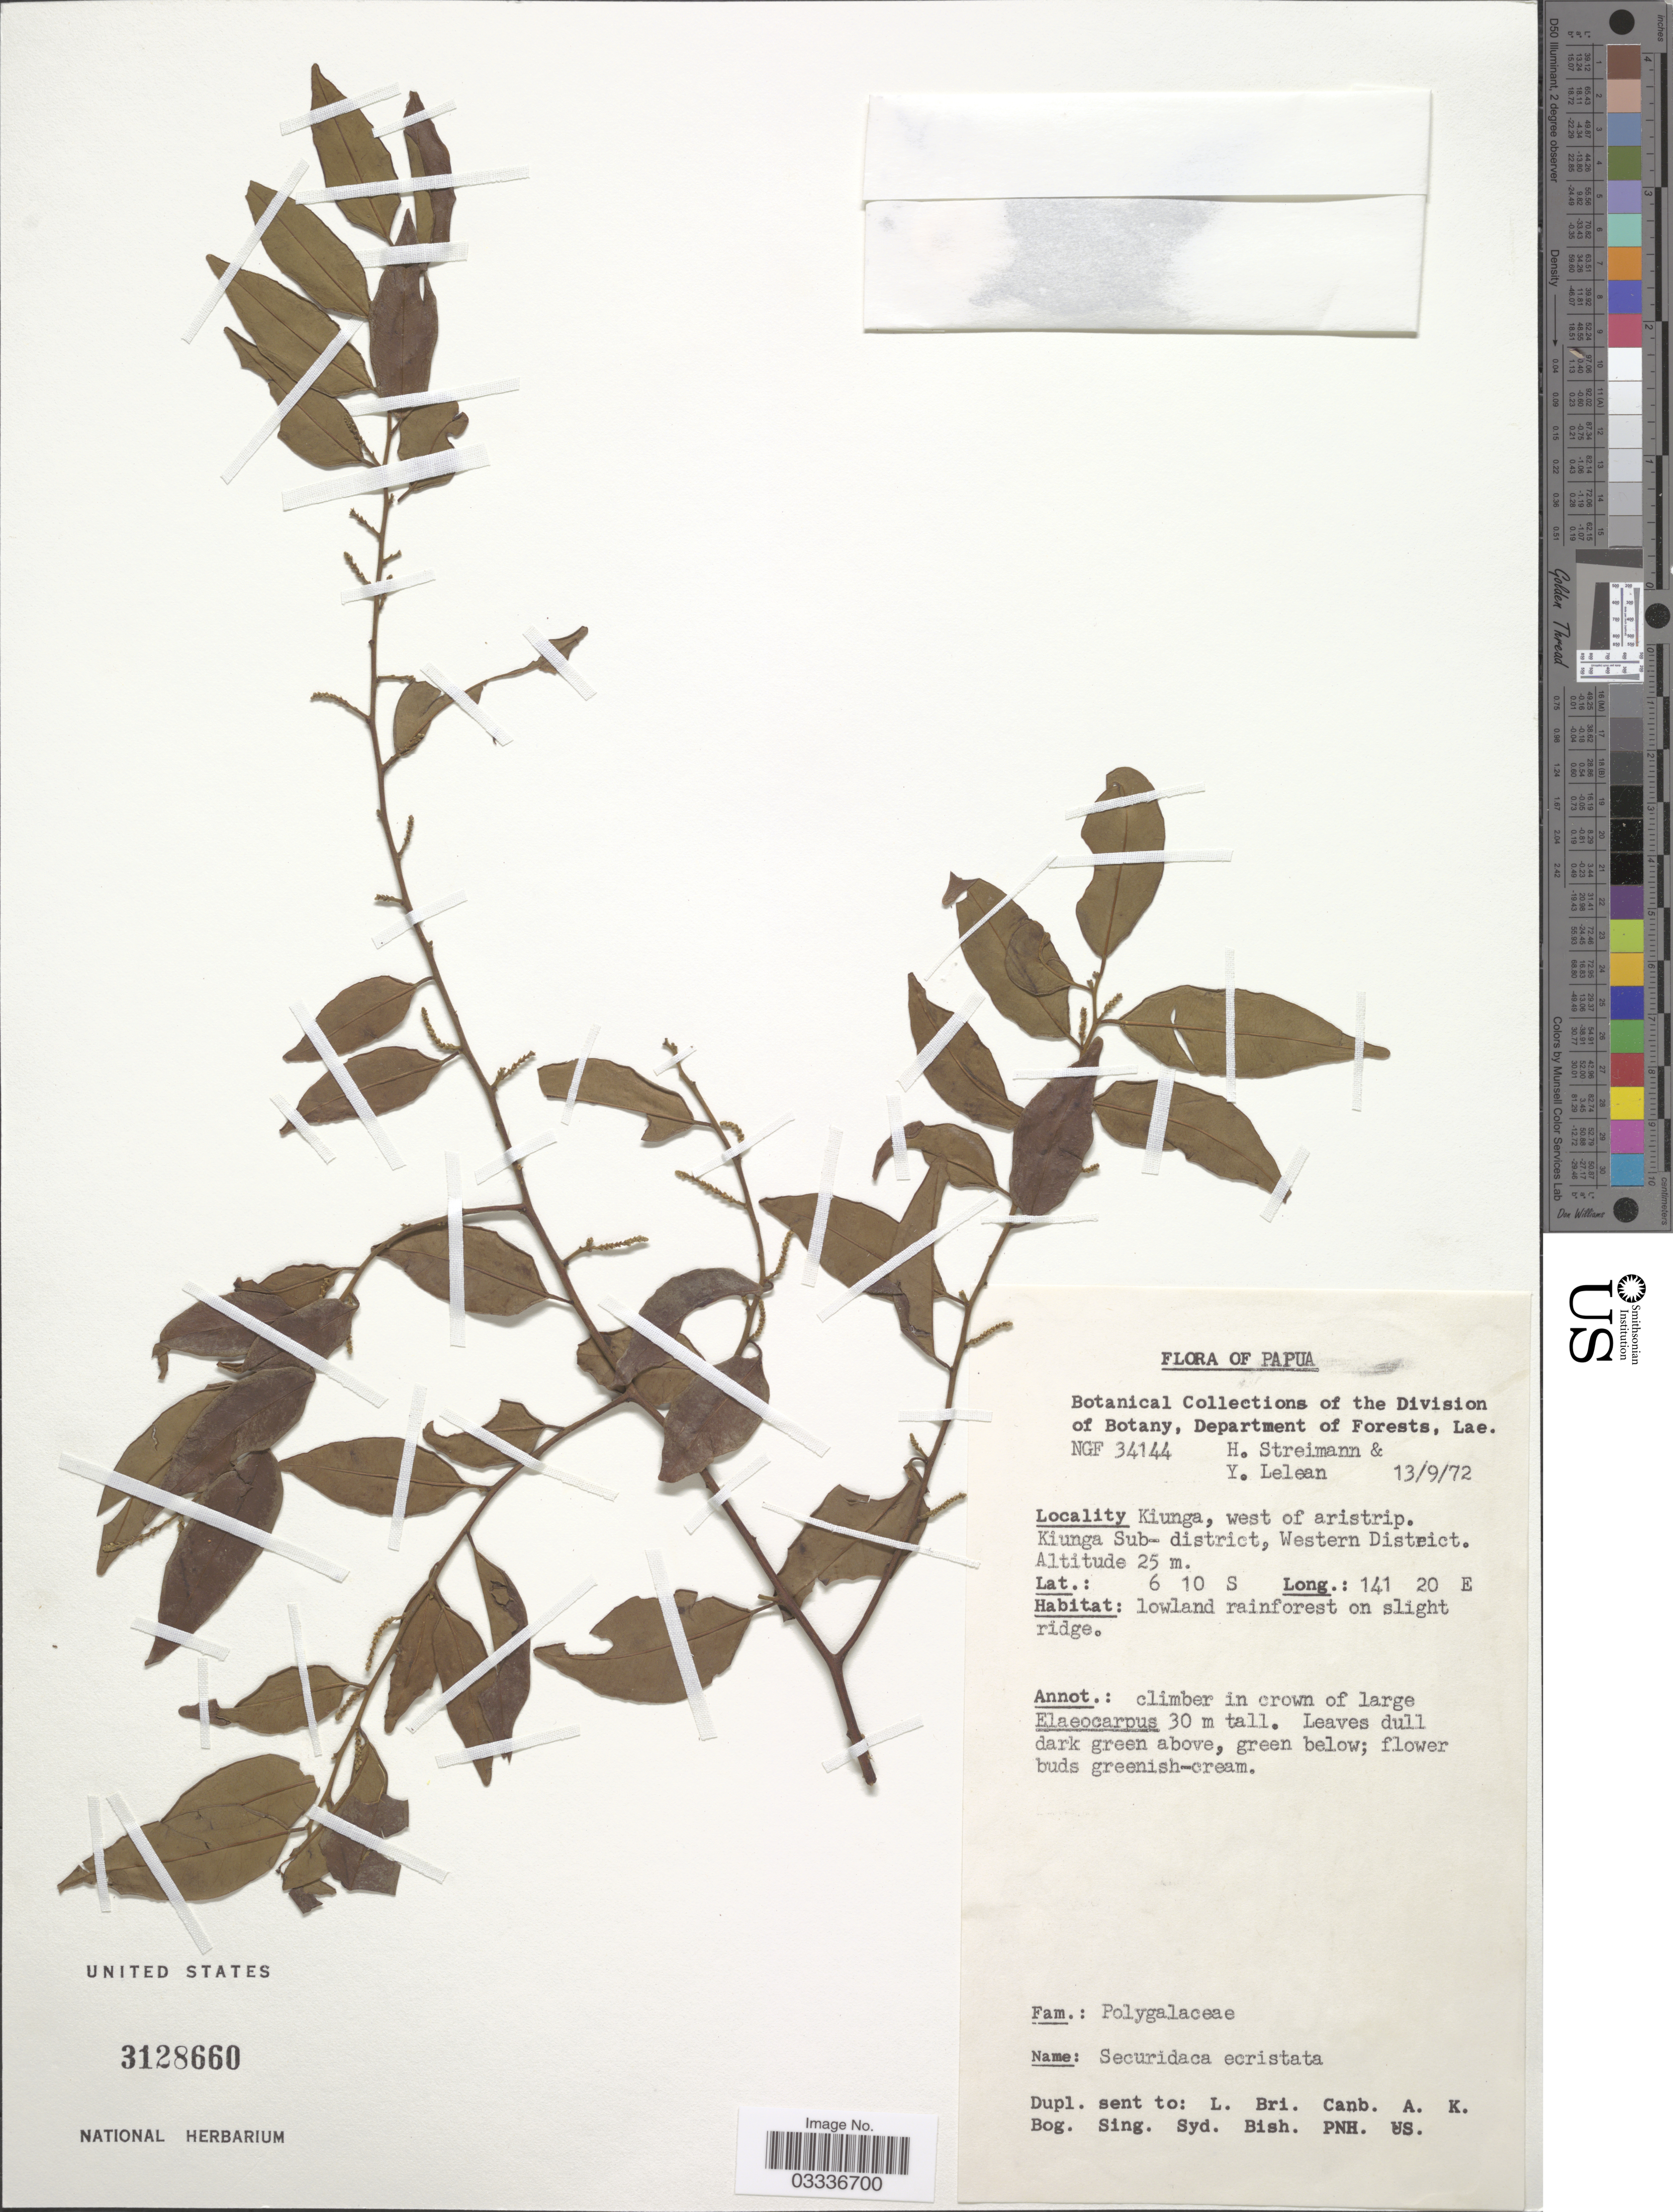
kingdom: Plantae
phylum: Tracheophyta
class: Magnoliopsida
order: Fabales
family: Polygalaceae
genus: Securidaca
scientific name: Securidaca ecristata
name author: Wurdack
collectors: H. Streimann & Y. Lelean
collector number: NGF 34144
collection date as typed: Transcribed d/m/y: 13/9/72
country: Papua New Guinea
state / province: Manus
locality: Papua. Kiunga, west of airstrip. Kiunga Sub- district, Western District.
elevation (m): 25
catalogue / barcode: US 3128660